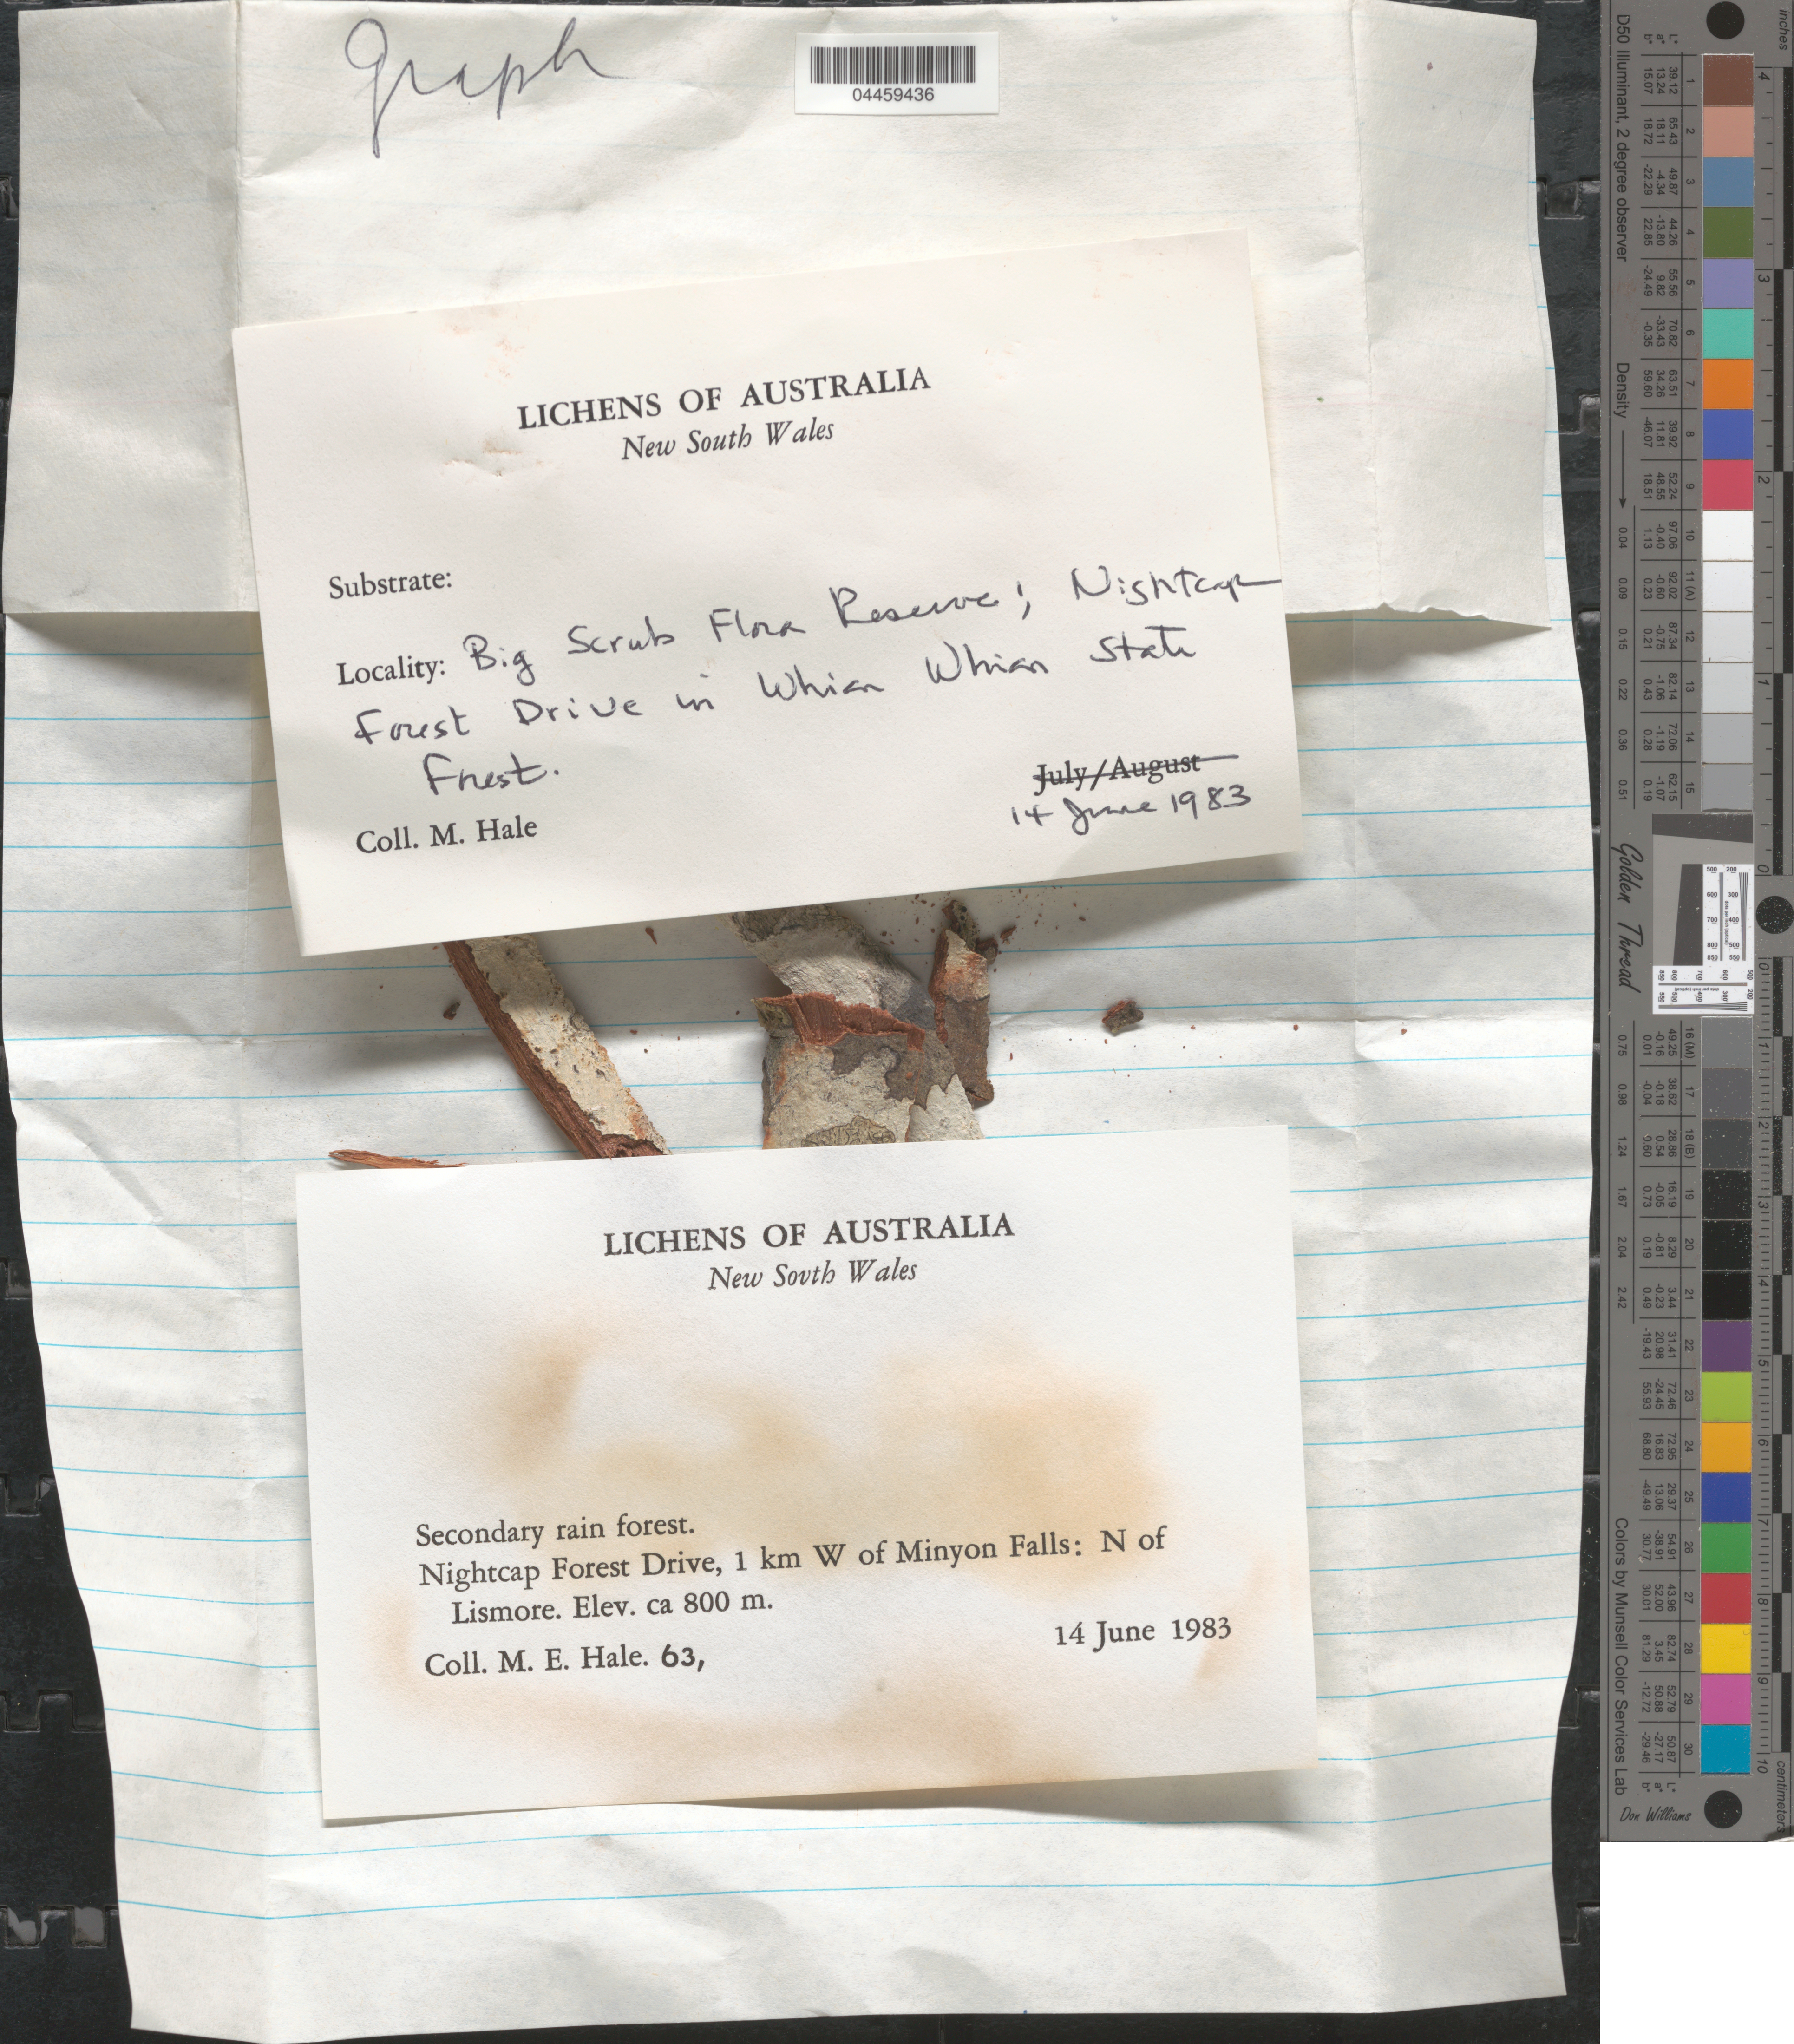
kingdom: Fungi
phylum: Ascomycota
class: Lecanoromycetes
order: Ostropales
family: Graphidaceae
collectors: M. Hale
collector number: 63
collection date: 1983-06-14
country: Australia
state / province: New South Wales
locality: Big Scrub Flora Reserve; Nightcap Forest Drive in Whian Whian State. Nightcap Forest Drive, 1 km W of Minyon Falls: N of Lismore.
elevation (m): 800